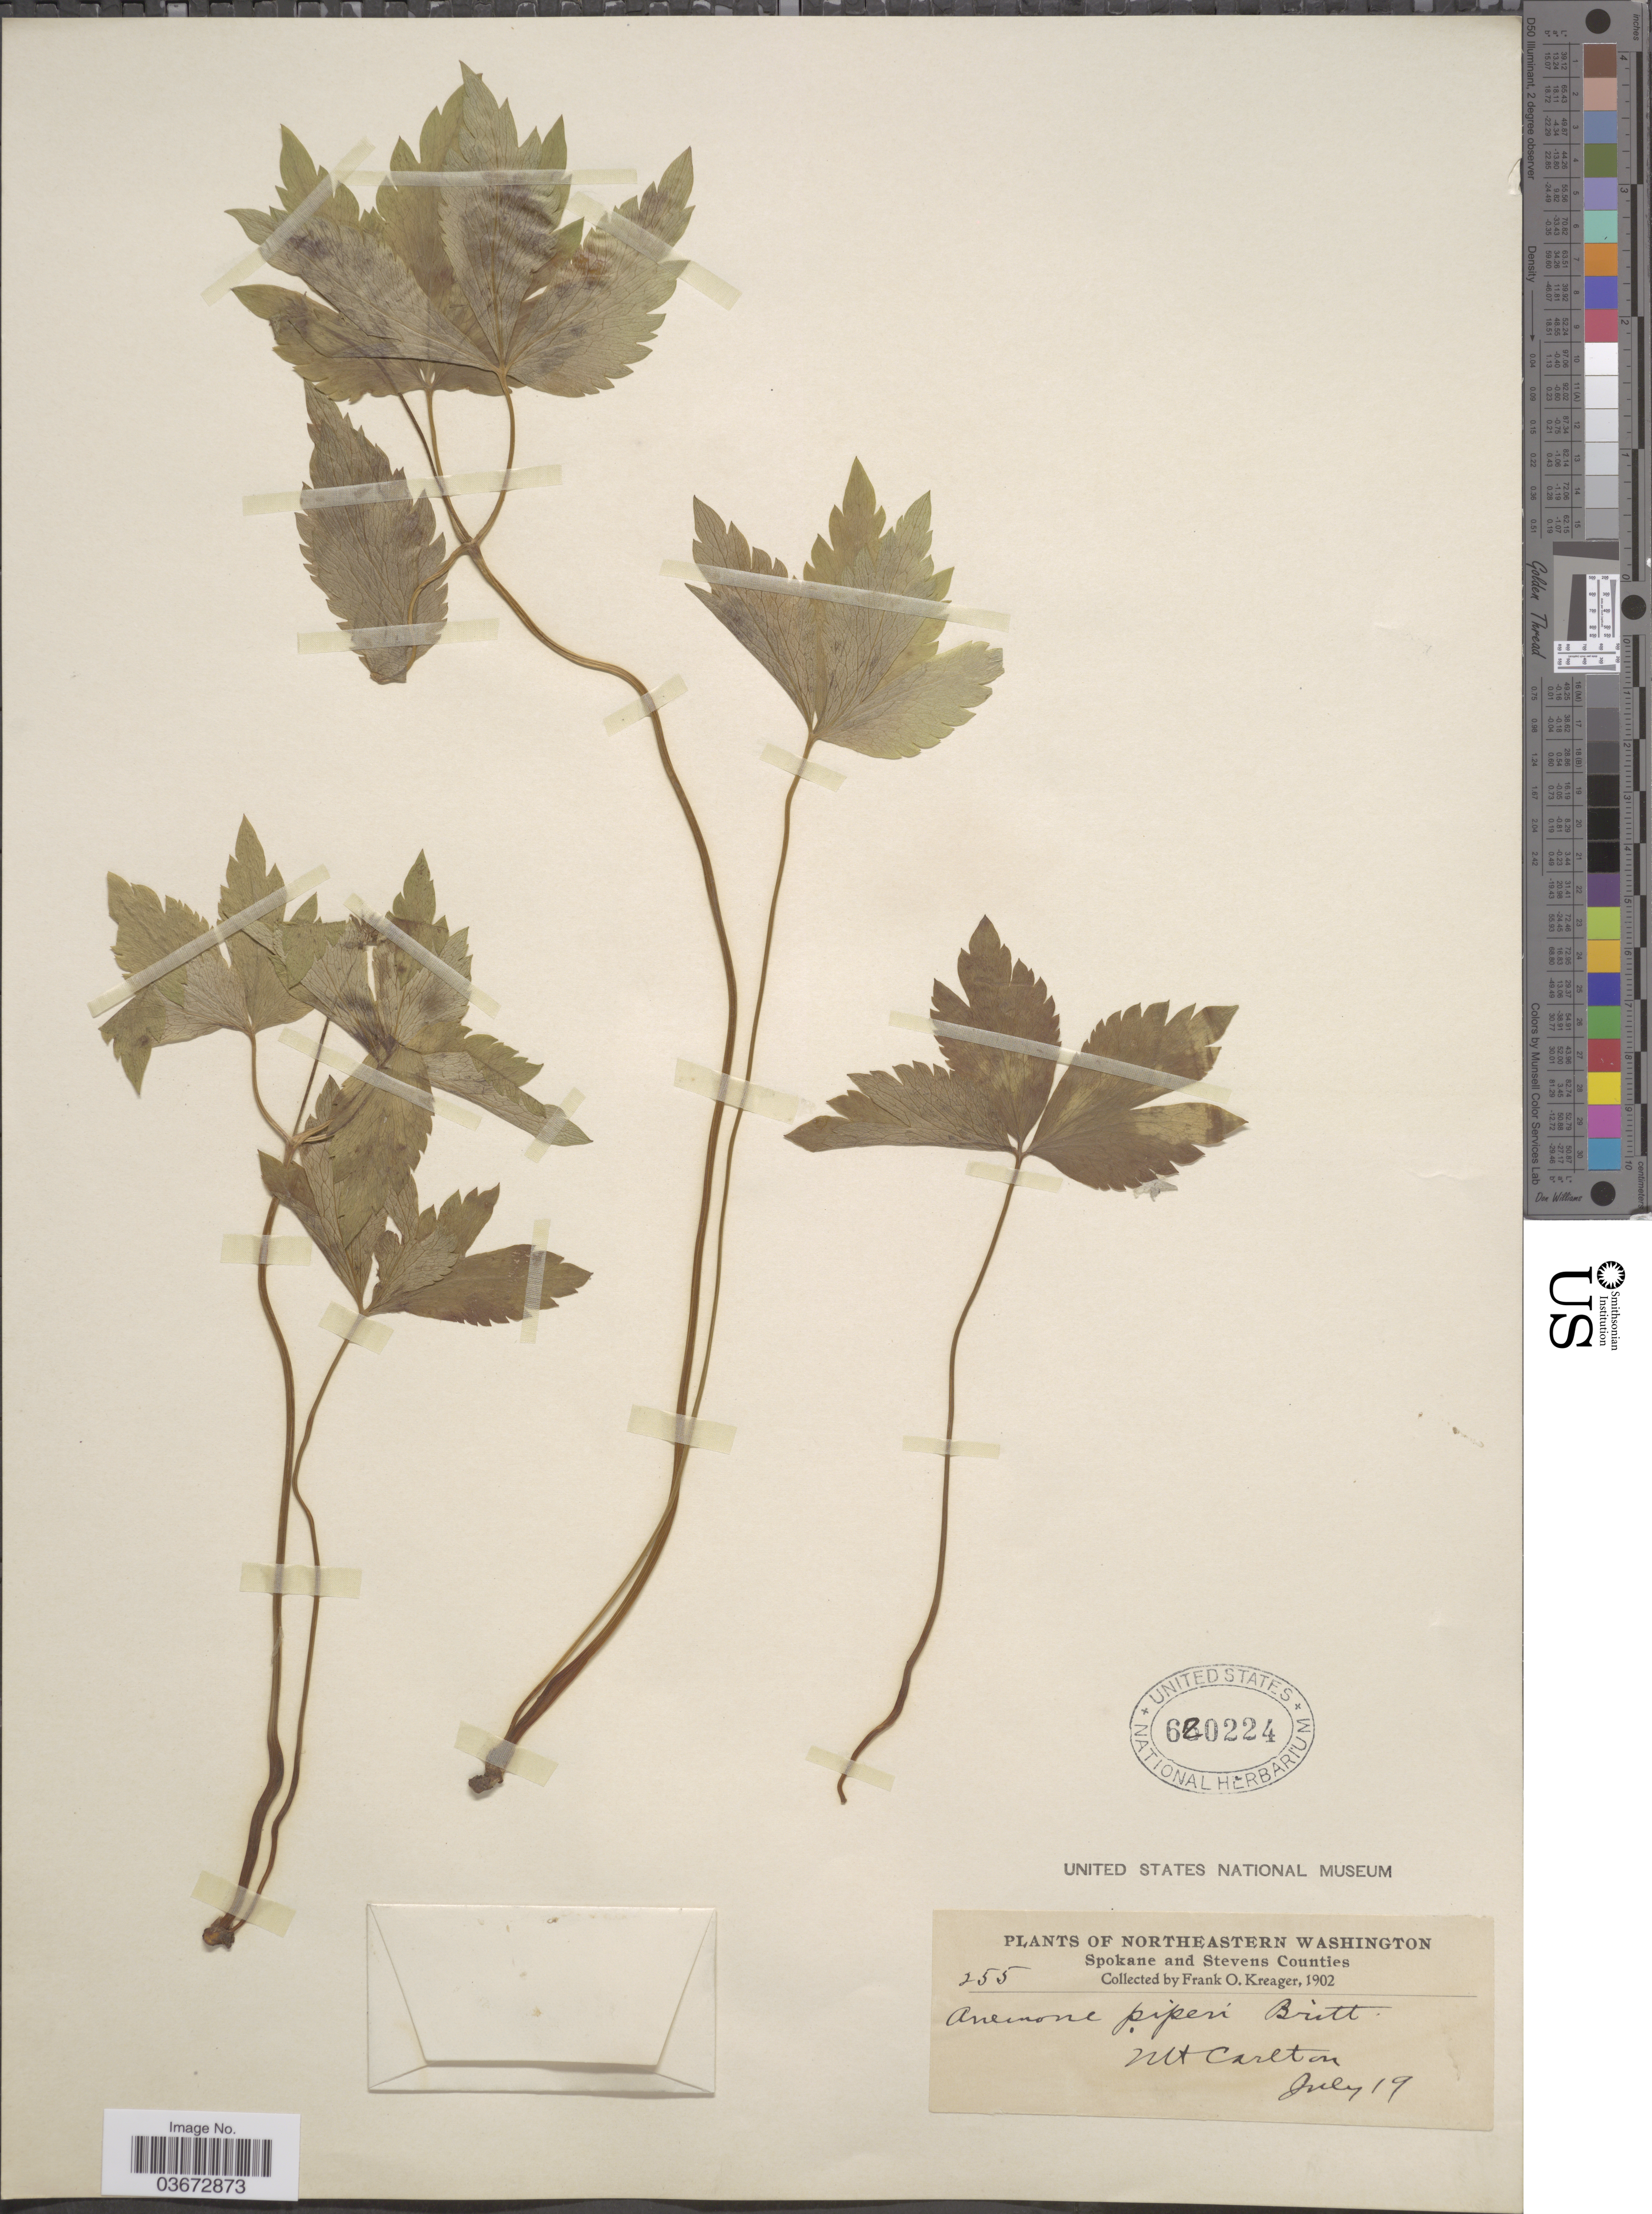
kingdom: Plantae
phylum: Tracheophyta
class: Magnoliopsida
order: Ranunculales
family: Ranunculaceae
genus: Anemone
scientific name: Anemone quinquefolia var. oregana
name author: (A. Gray) B.L. Rob.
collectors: F. Kreager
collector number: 255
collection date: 1902-07-19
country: United States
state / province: Washington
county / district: Spokane / Stevens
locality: Northeastern Washington. Spokane and Stevens Counties. Mt Carlton.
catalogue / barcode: US 620224